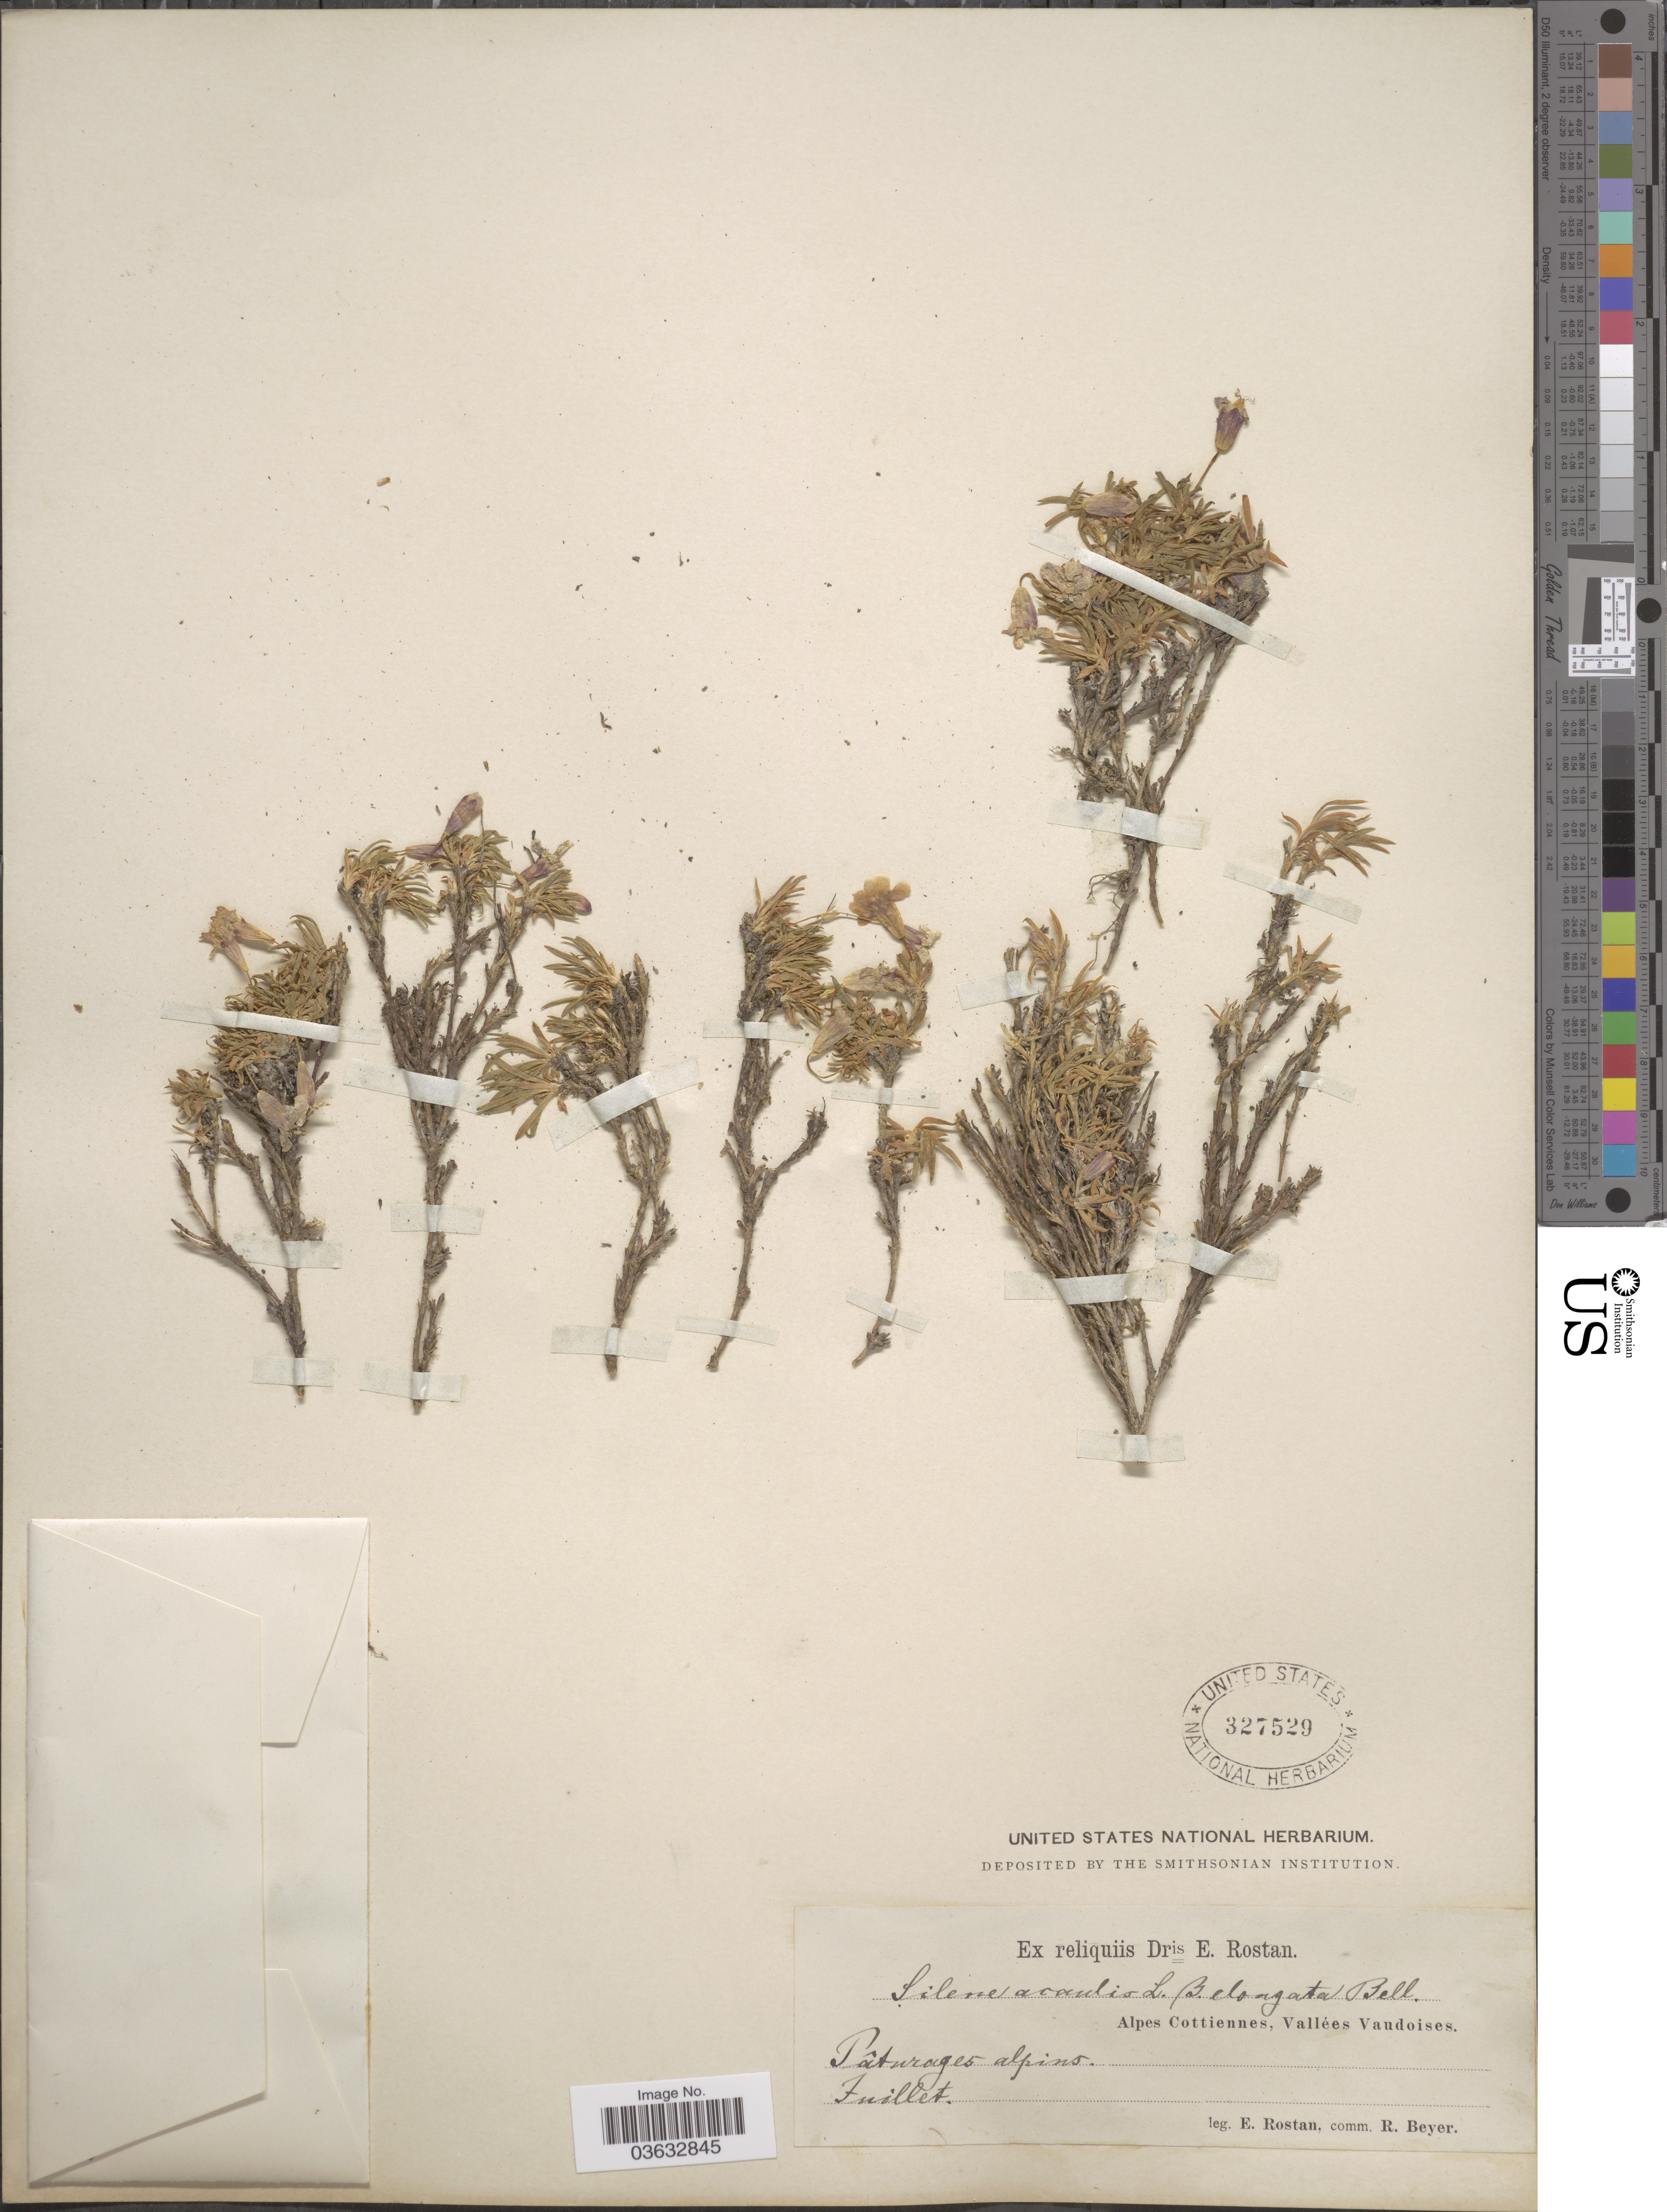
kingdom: Plantae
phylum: Tracheophyta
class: Magnoliopsida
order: Caryophyllales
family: Caryophyllaceae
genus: Silene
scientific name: Silene acaulis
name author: (L.) Jacq.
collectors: E. Rostan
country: Switzerland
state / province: Vaud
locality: Alpes Cottiennes, Vallées Vaudoises. Pâturages alpins.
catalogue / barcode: US 327529